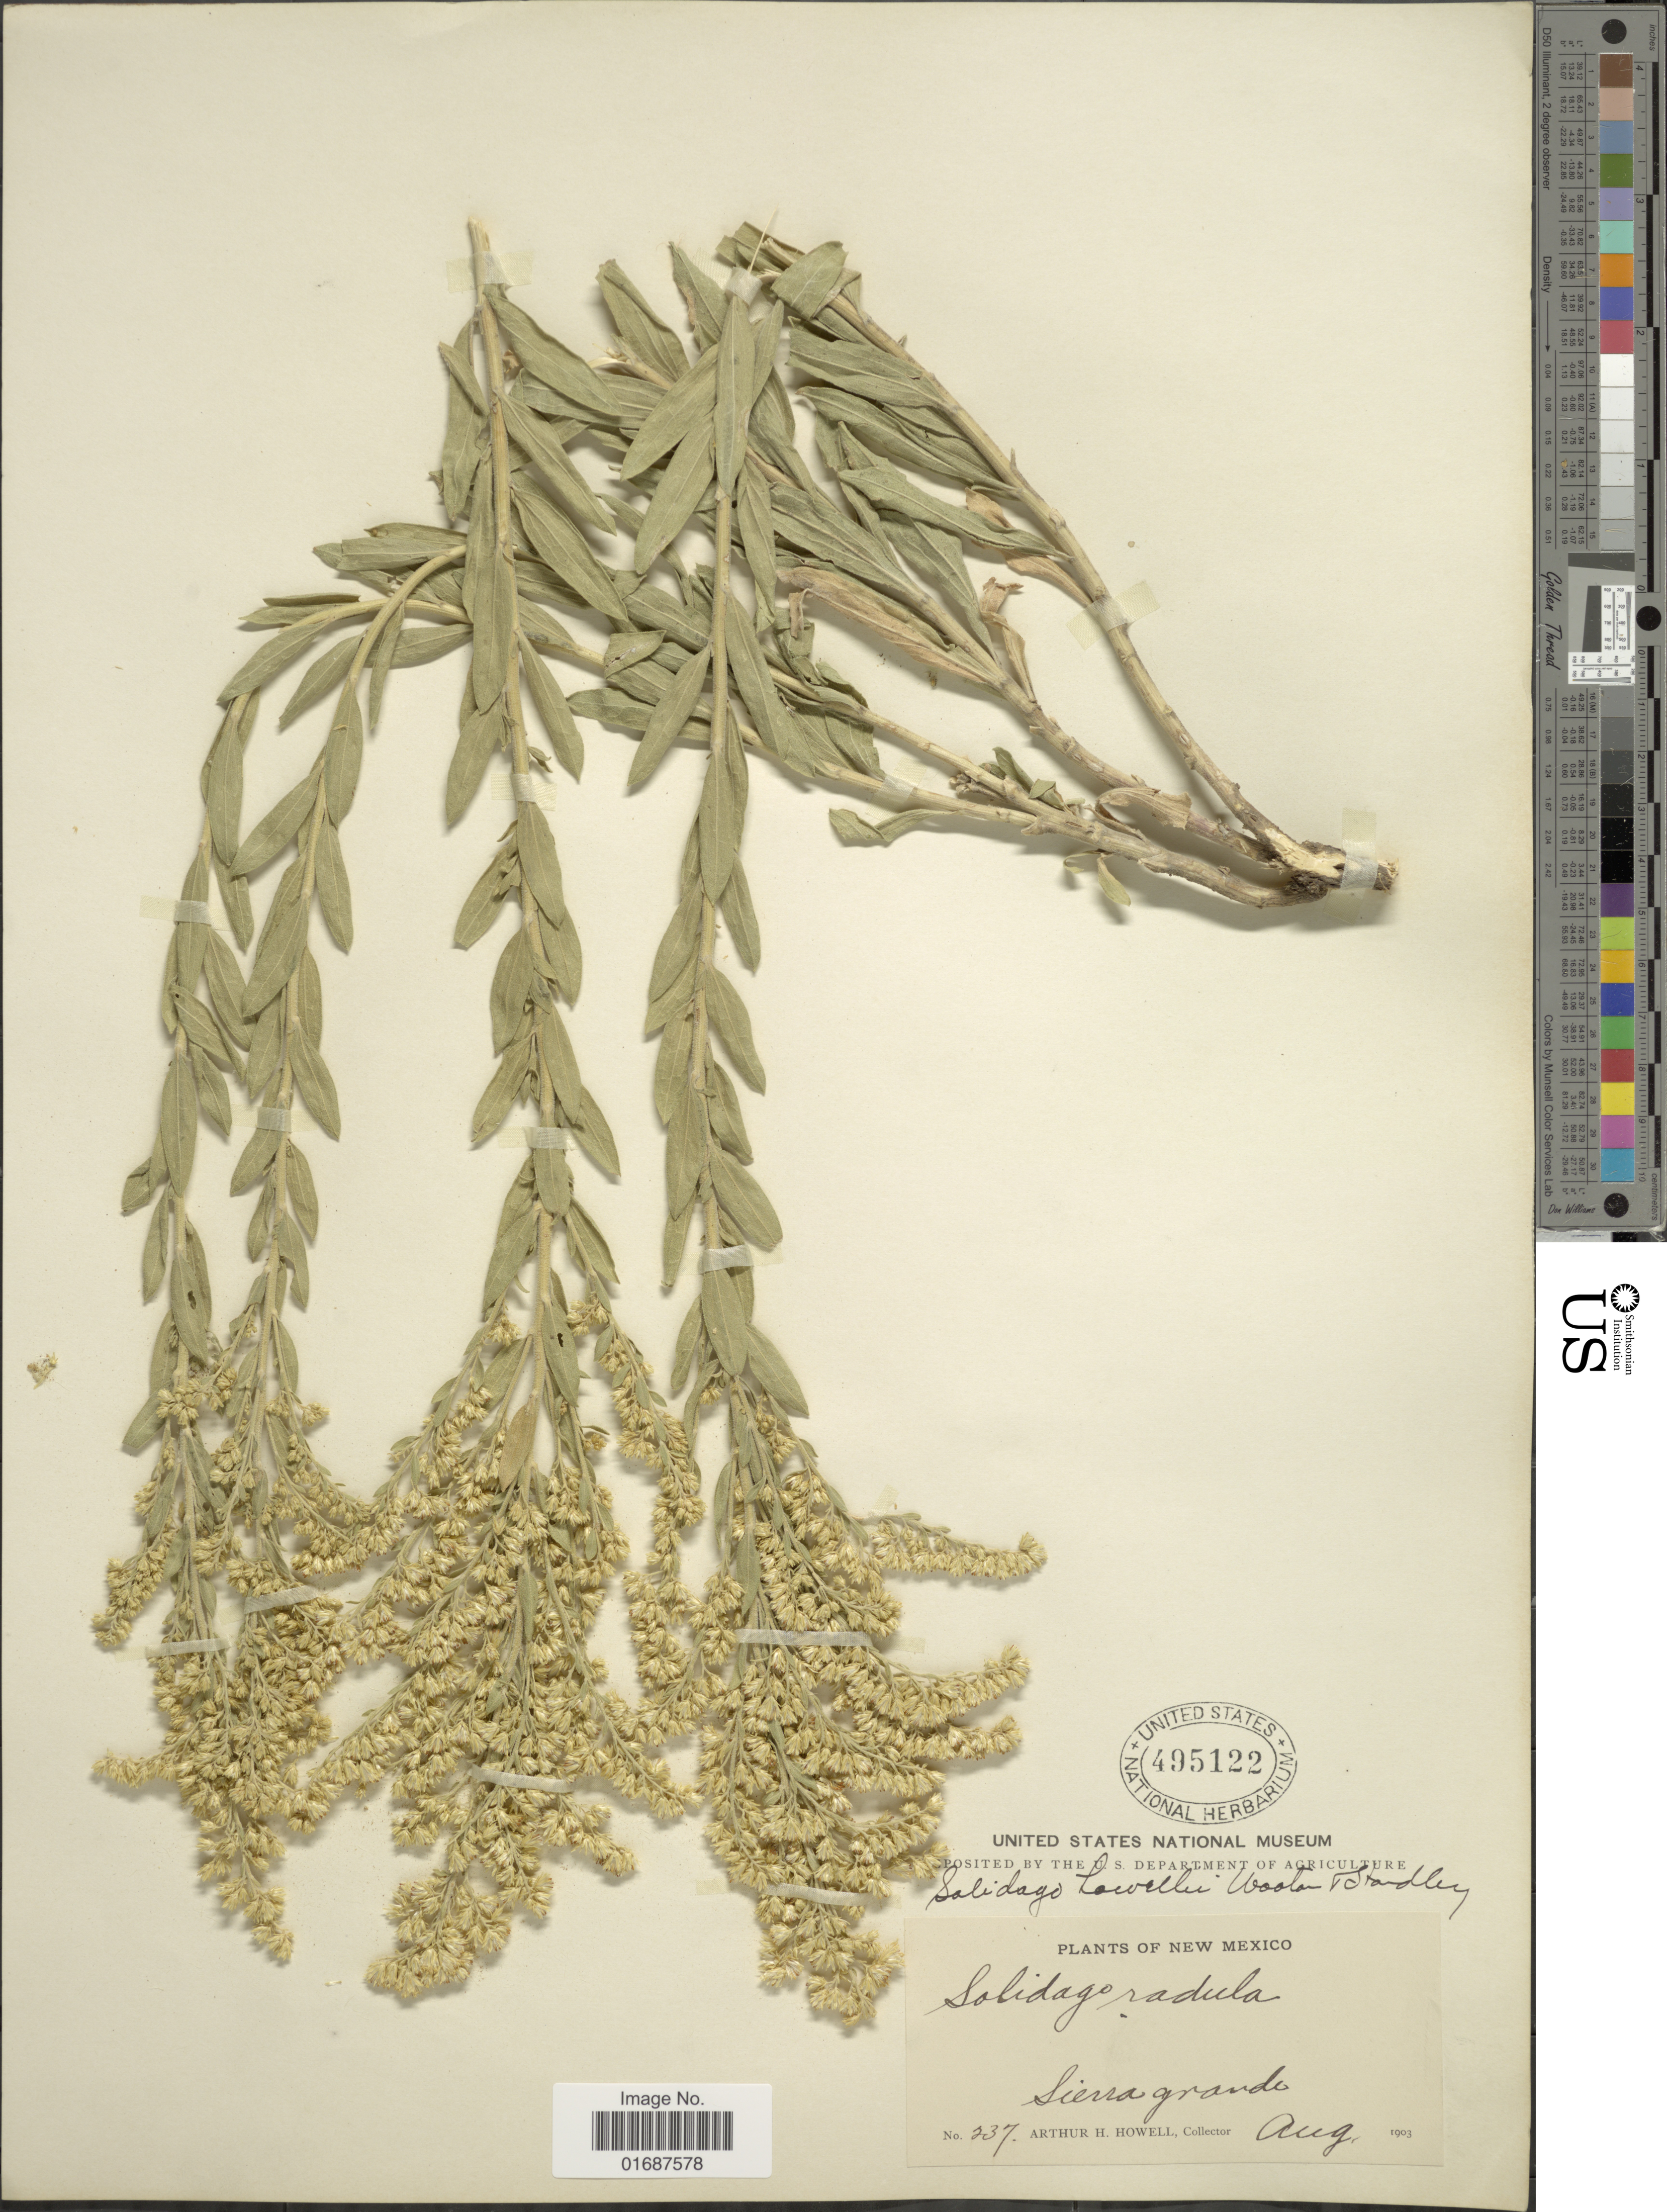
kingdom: Plantae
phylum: Tracheophyta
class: Magnoliopsida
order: Asterales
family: Asteraceae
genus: Solidago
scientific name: Solidago howellii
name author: Wooton & Standl.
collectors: A. Howell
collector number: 237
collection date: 1903-08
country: United States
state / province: New Mexico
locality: Sierra grande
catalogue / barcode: US 495122